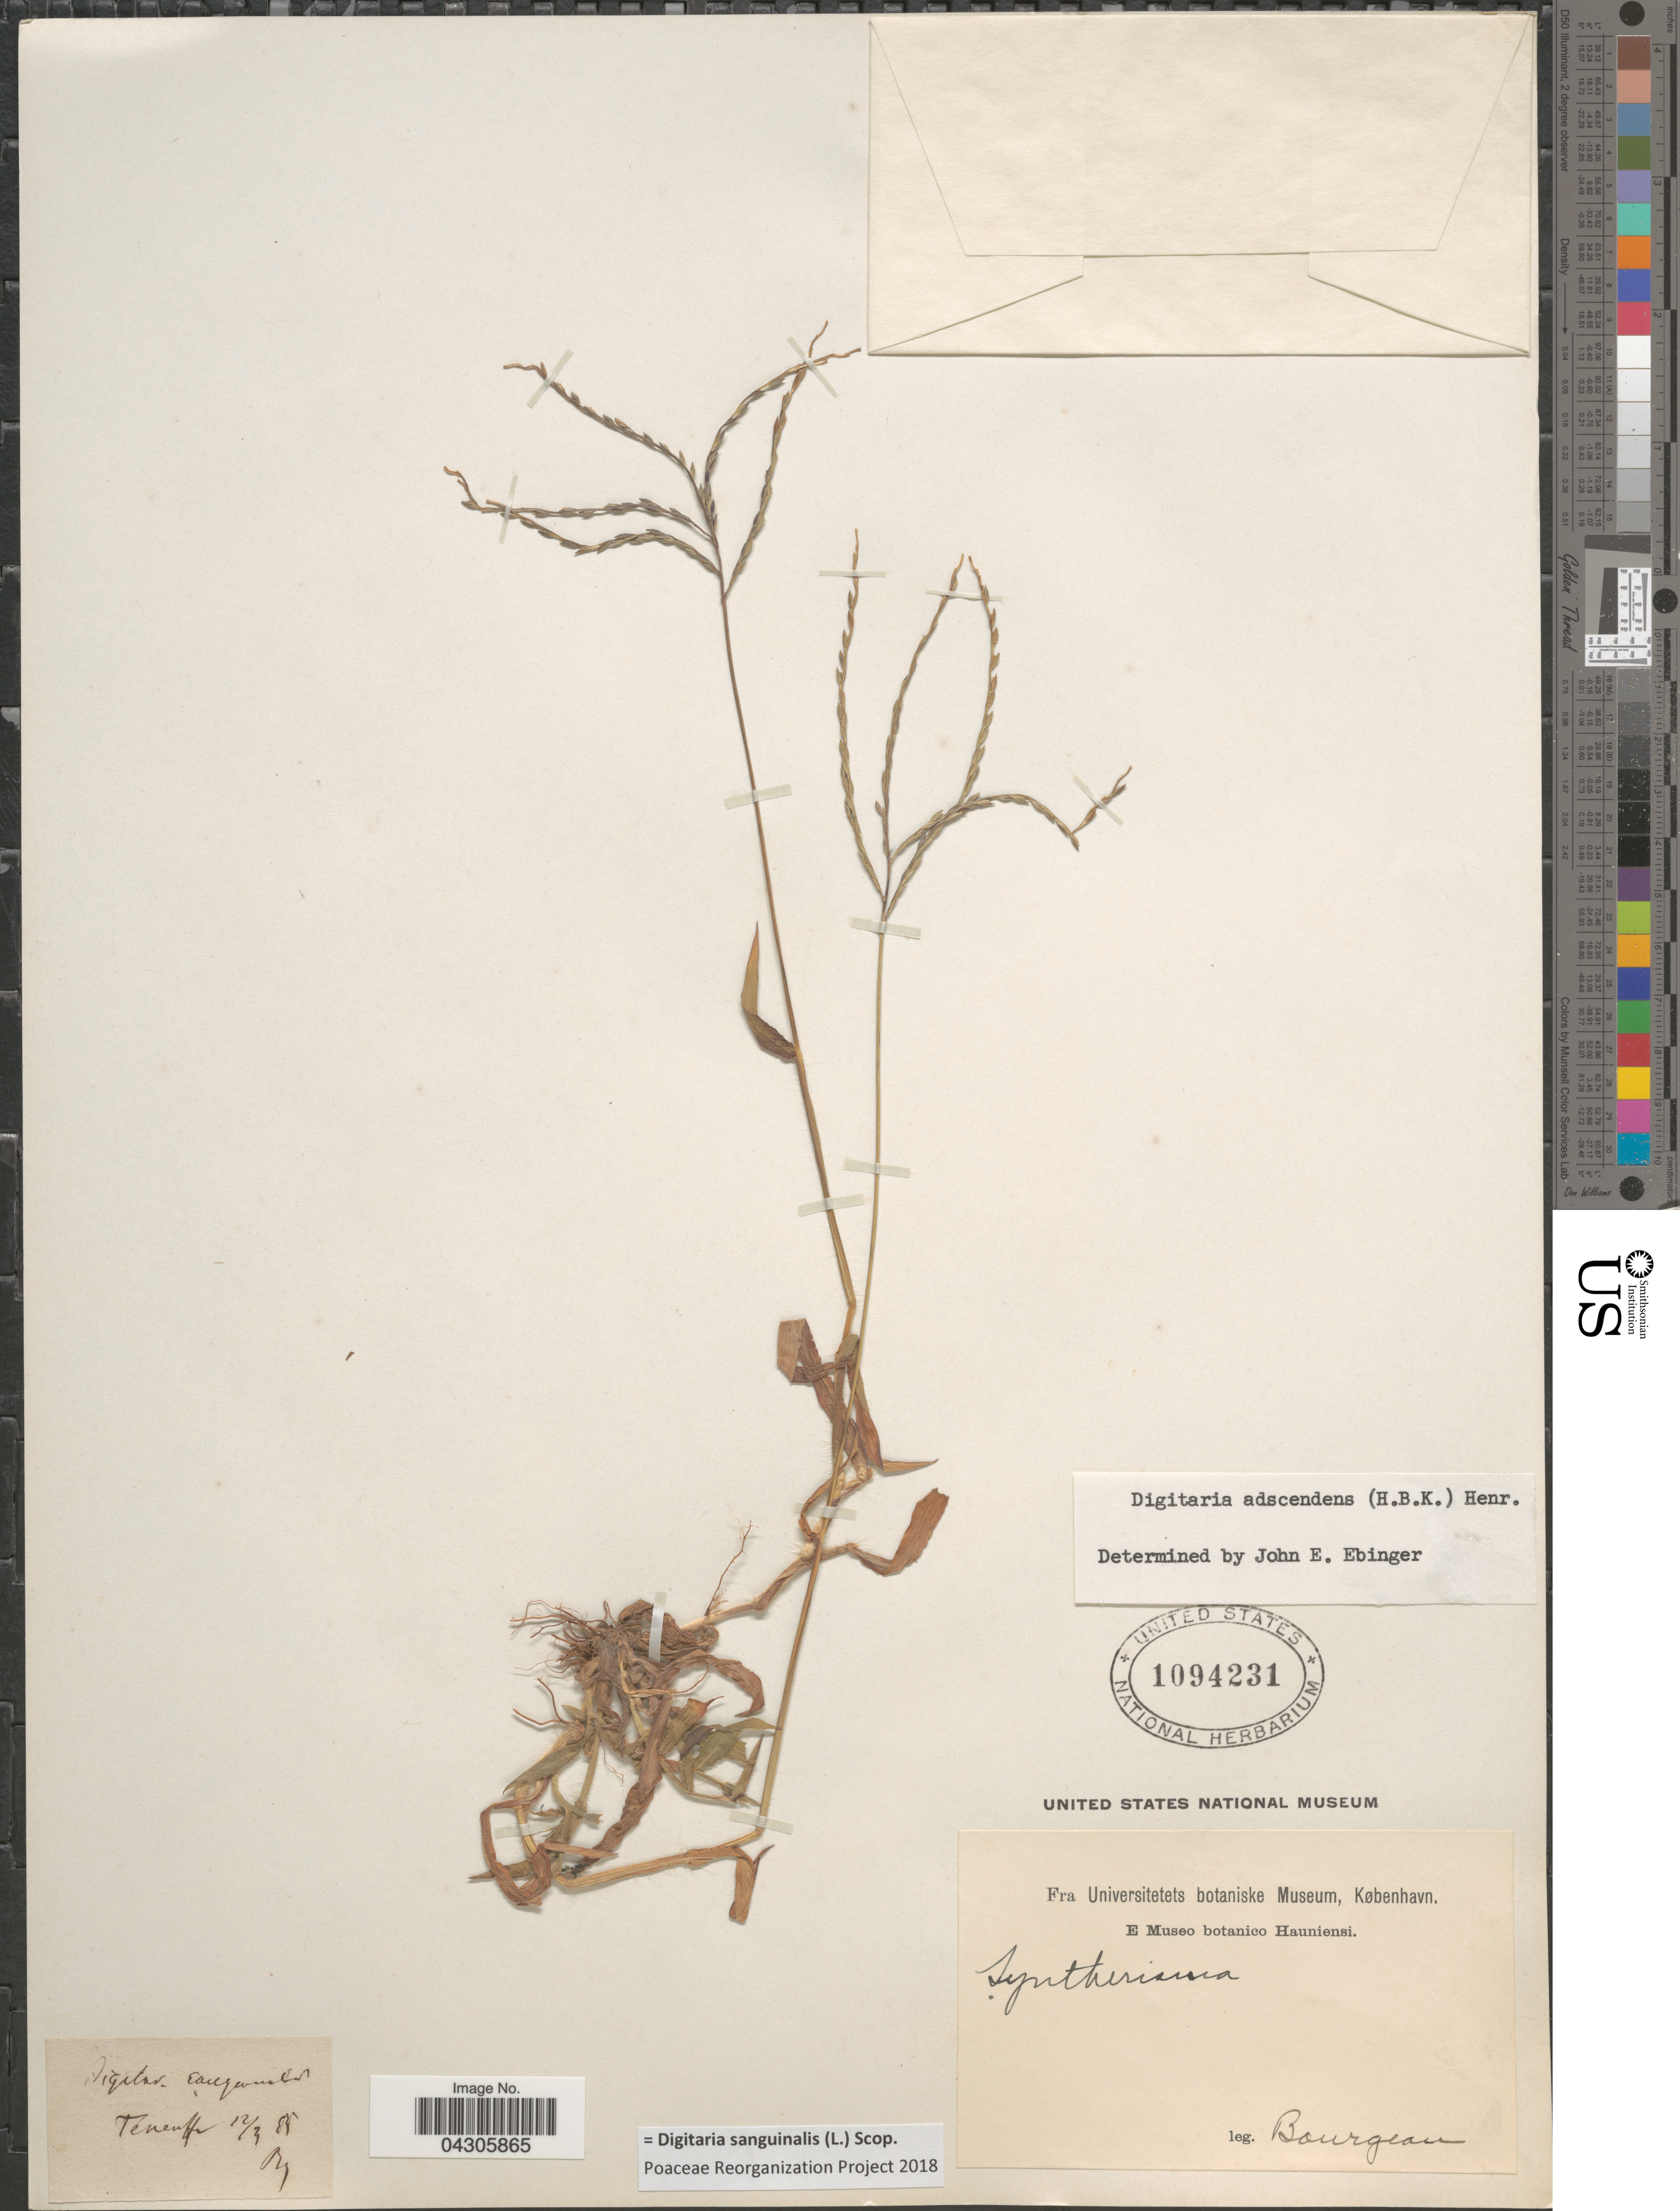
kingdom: Plantae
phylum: Tracheophyta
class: Liliopsida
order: Poales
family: Poaceae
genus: Digitaria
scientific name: Digitaria sanguinalis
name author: (L.) Scop.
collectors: -. Bourgeau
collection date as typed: Transcribed d/m/y: 12/3/85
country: Spain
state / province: Canarias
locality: Tenerife.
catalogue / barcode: US 1094231